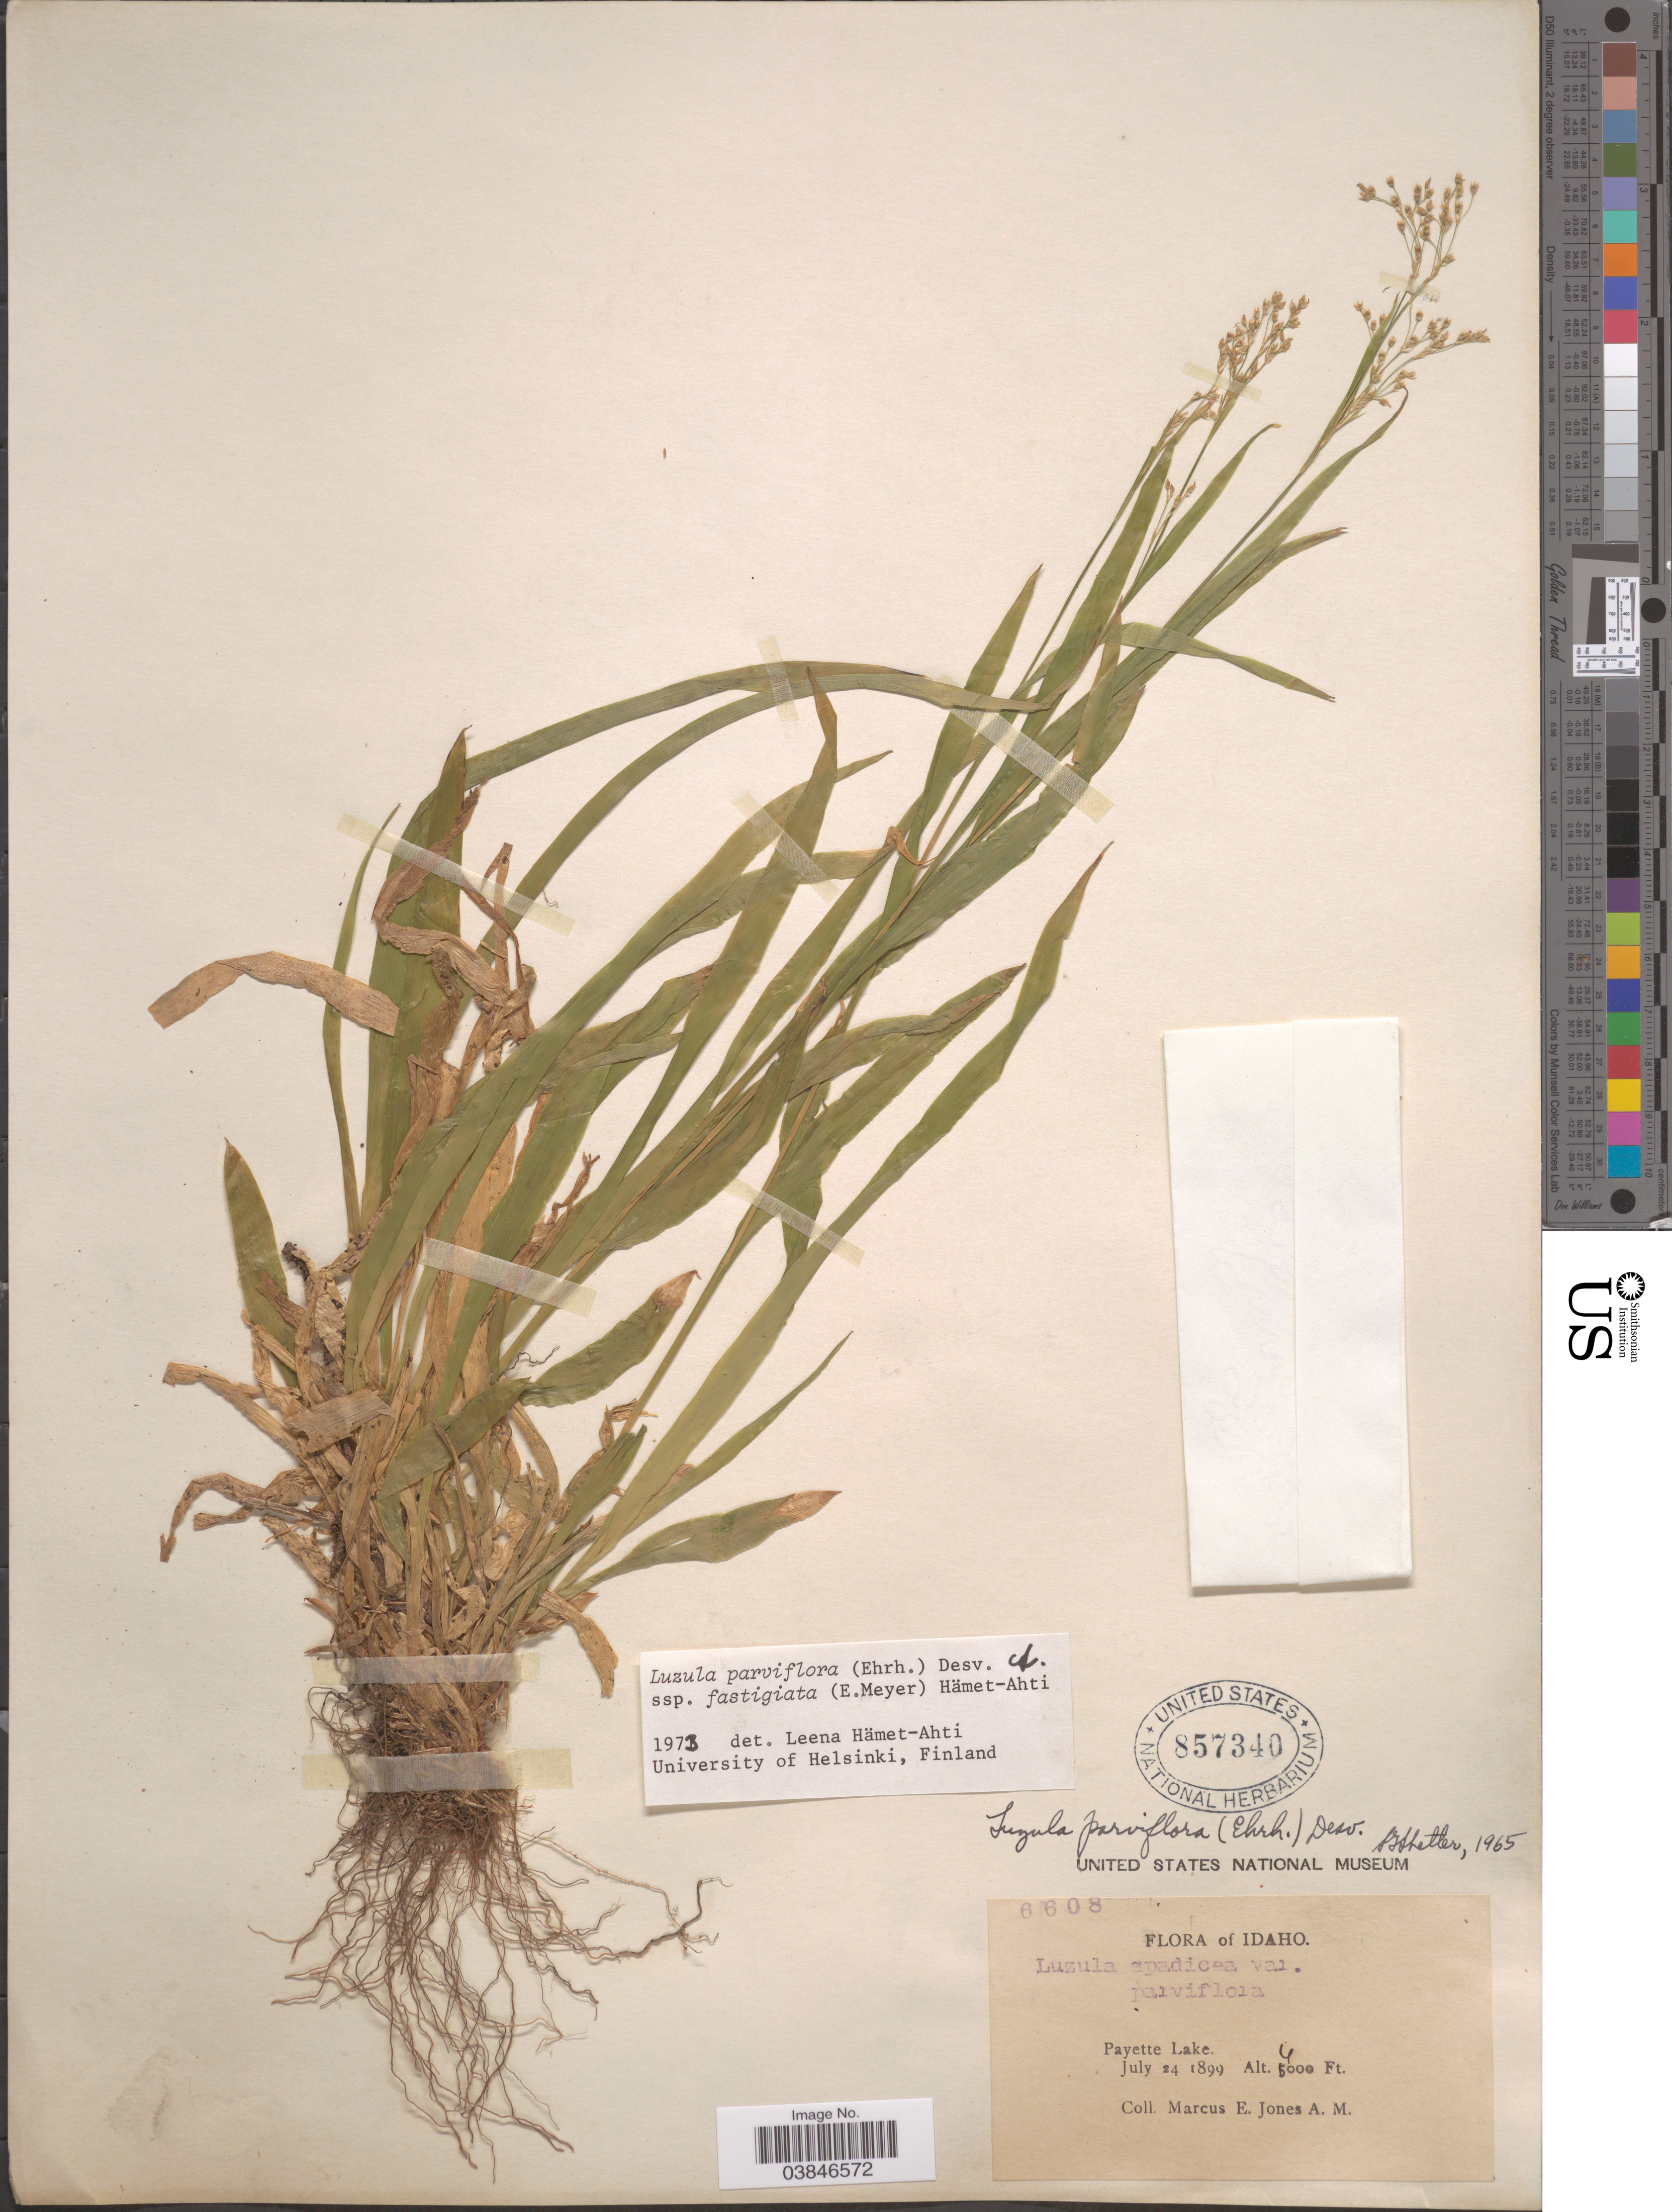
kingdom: Plantae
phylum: Tracheophyta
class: Liliopsida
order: Poales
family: Juncaceae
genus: Luzula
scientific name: Luzula parviflora subsp. fastigiata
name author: Buchenau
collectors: M. E. Jones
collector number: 6608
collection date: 1899-07-24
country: United States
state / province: Idaho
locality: Payette Lake.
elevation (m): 1219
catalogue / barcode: US 857340